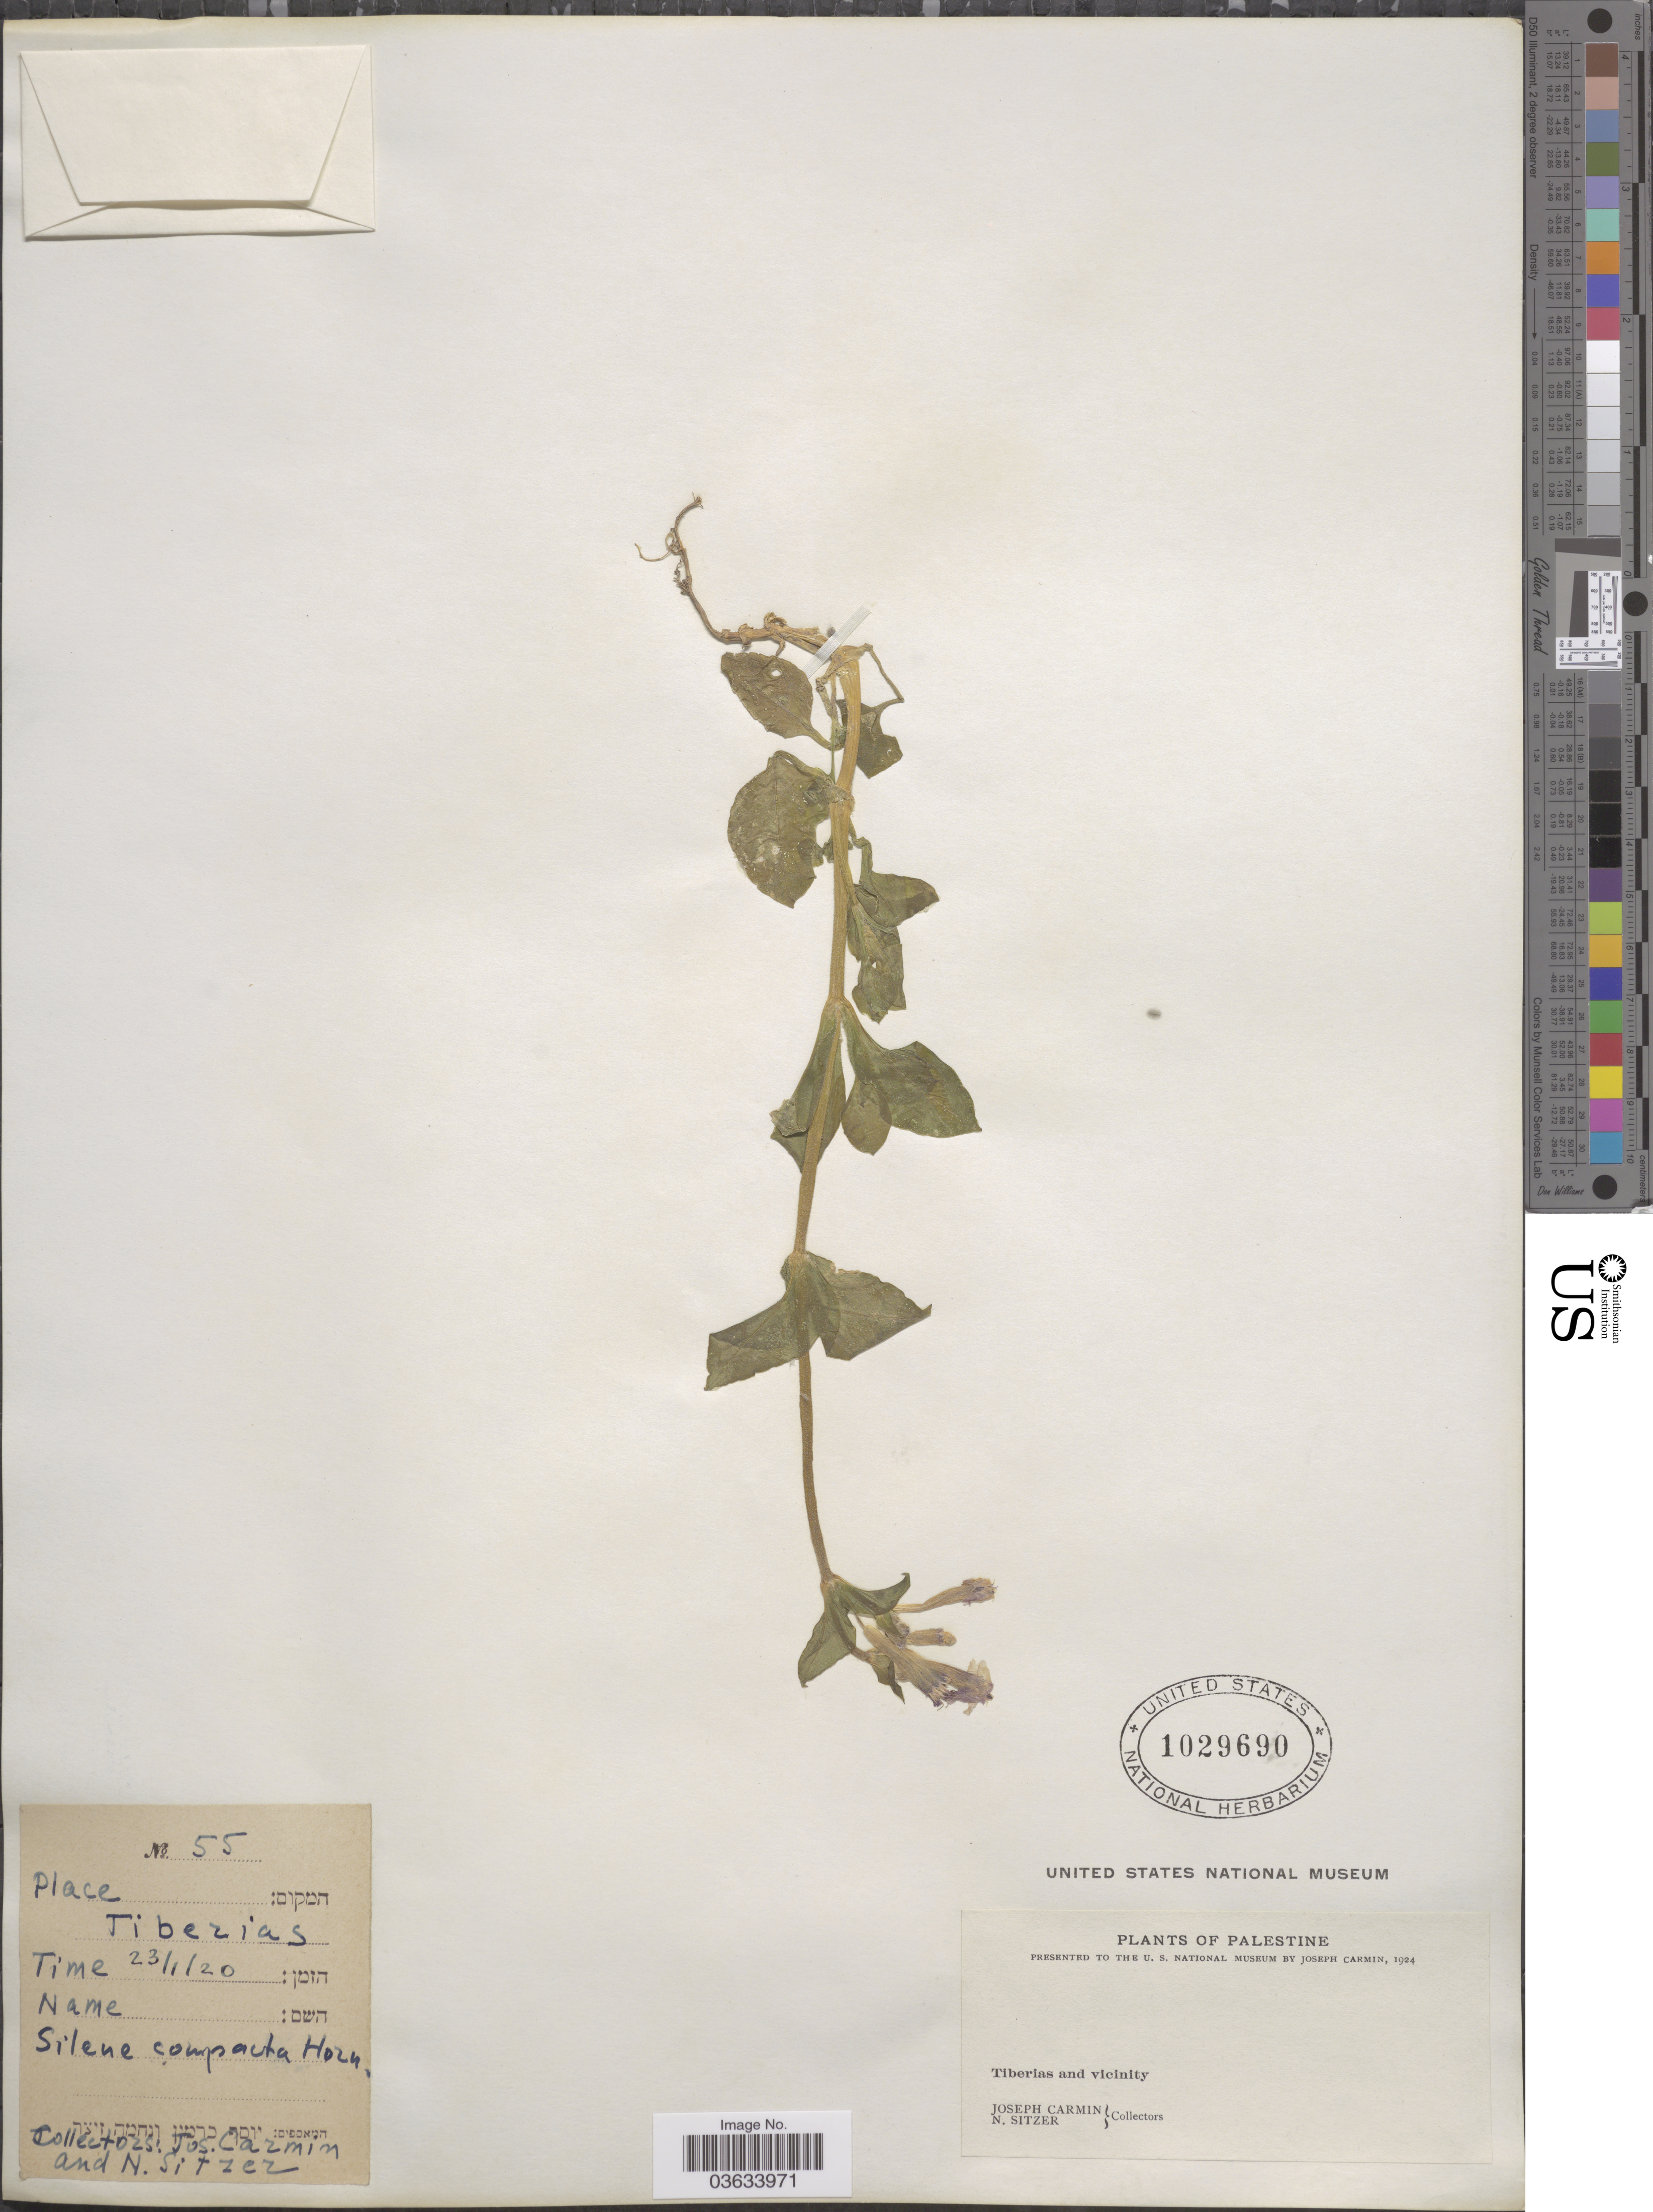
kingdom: Plantae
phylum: Tracheophyta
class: Magnoliopsida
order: Caryophyllales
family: Caryophyllaceae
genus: Silene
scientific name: Silene sp.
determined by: Strong, Mark T., (BOT), Smithsonian Institution - National Museum of Natural History (UNITED STATES)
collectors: J. Carmin & N. Sitzer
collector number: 55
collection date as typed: Transcribed d/m/y: 23/1/20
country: Israel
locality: Palestine. Tiberias and vicinity.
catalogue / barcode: US 1029690